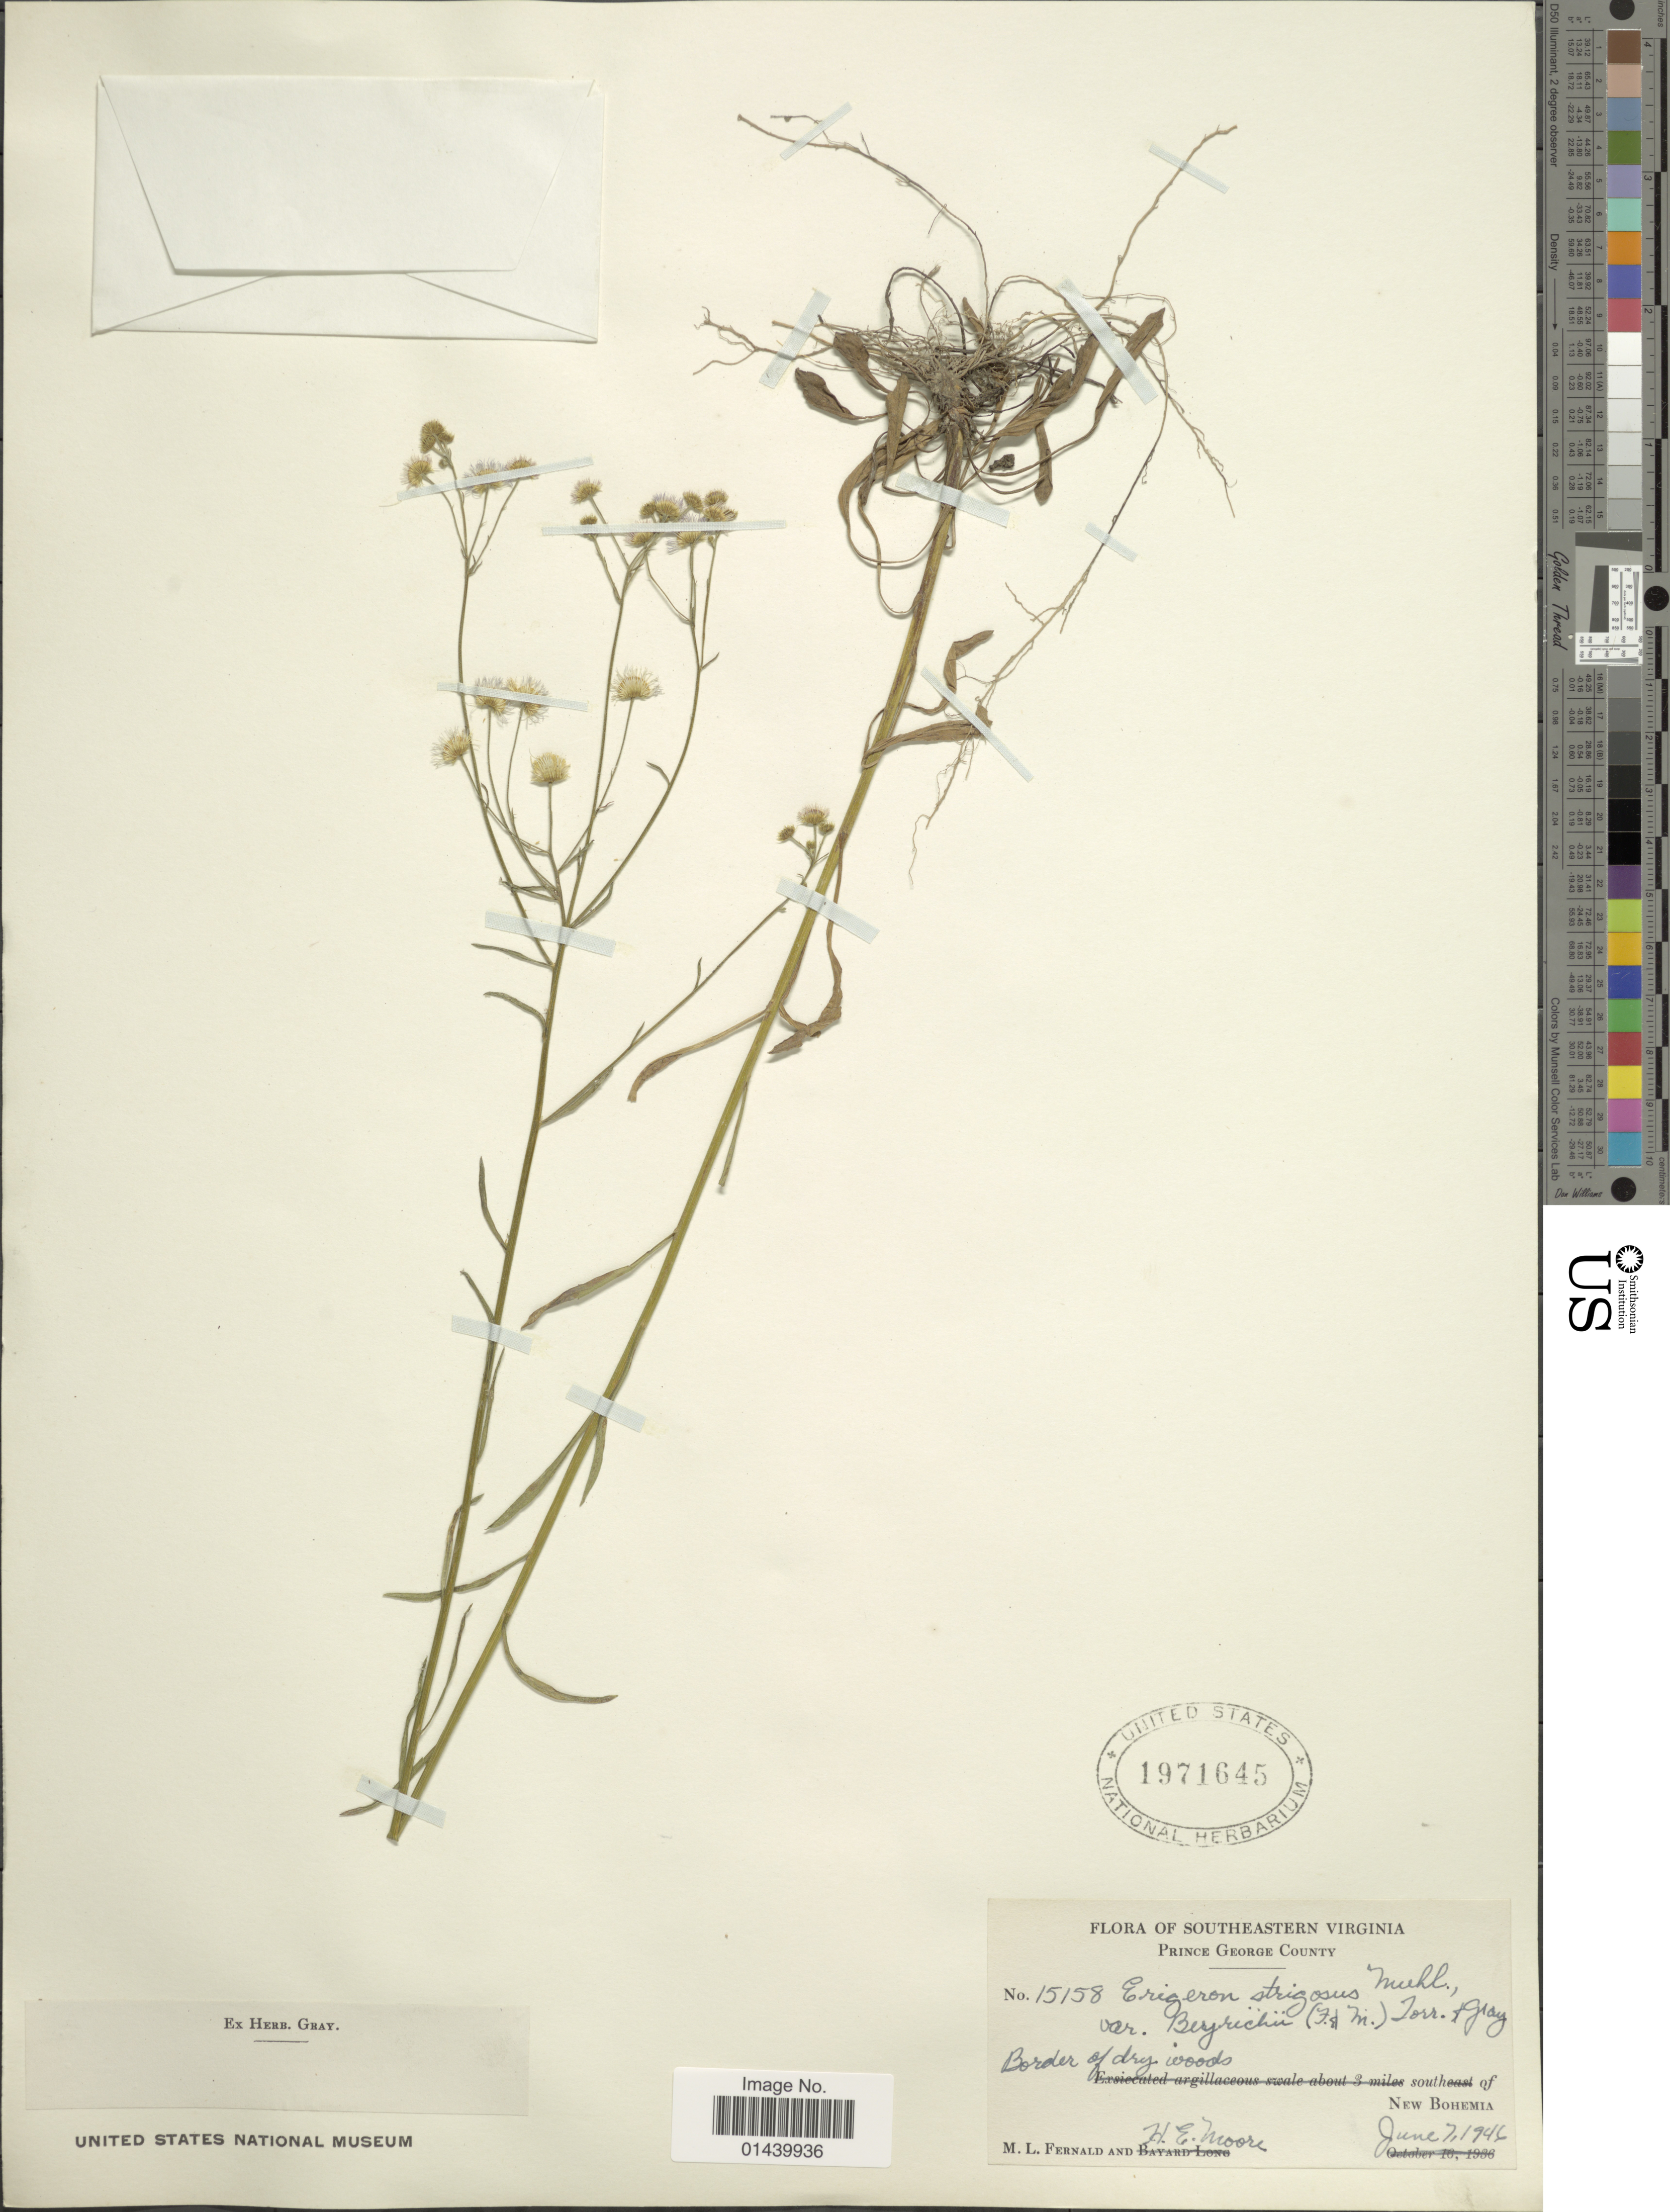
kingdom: Plantae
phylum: Tracheophyta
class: Magnoliopsida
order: Asterales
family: Asteraceae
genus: Erigeron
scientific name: Erigeron strigosus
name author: Muhl. ex Willd.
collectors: M. L. Fernald & H. Moore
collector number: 15158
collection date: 1946-06-07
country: United States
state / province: Virginia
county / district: Prince George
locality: Southeastern Virginia. Prince George County. Border of dry woods. Of New Bohemia.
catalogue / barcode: US 1971645